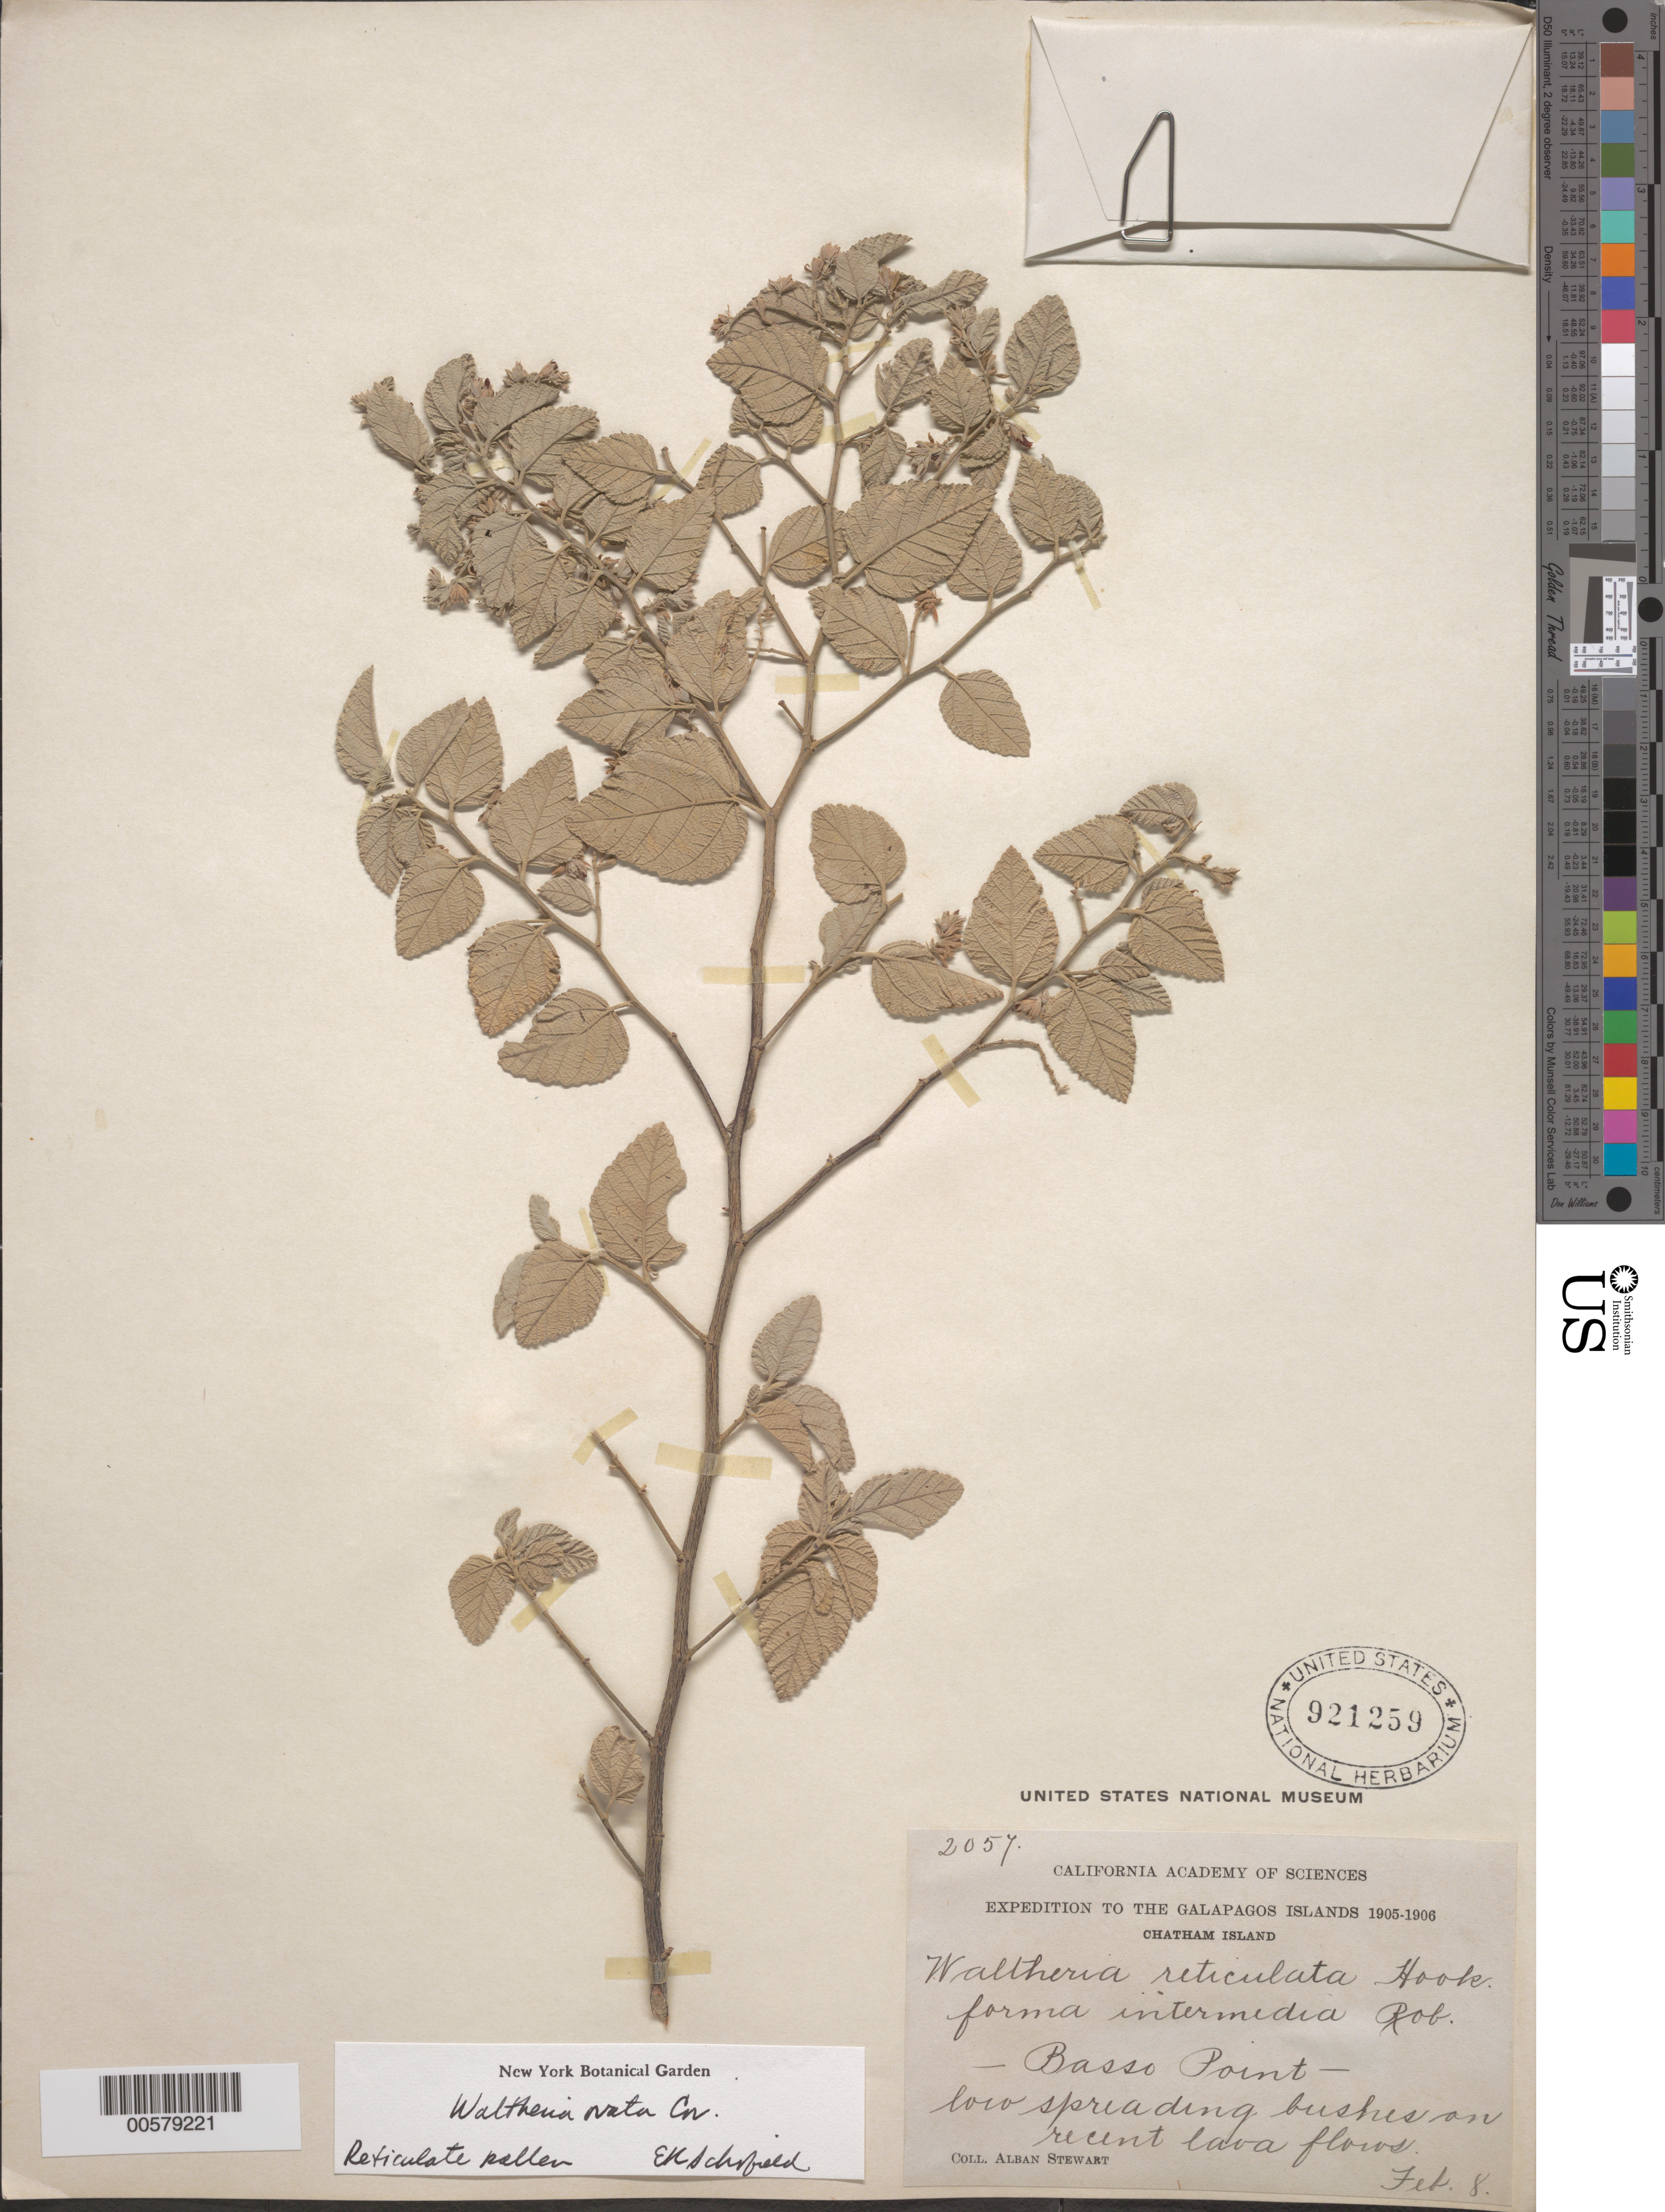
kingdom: Plantae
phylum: Tracheophyta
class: Magnoliopsida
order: Malvales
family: Malvaceae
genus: Waltheria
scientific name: Waltheria ovata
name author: Cav.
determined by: Schofield, E. K.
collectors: A. Stewart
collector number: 2057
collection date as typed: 08 Feb 1906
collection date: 1906-02-08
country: Ecuador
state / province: Colón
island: San Cristóbal [Chatham]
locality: Bassi Point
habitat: On recent lava flows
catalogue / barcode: US 921259